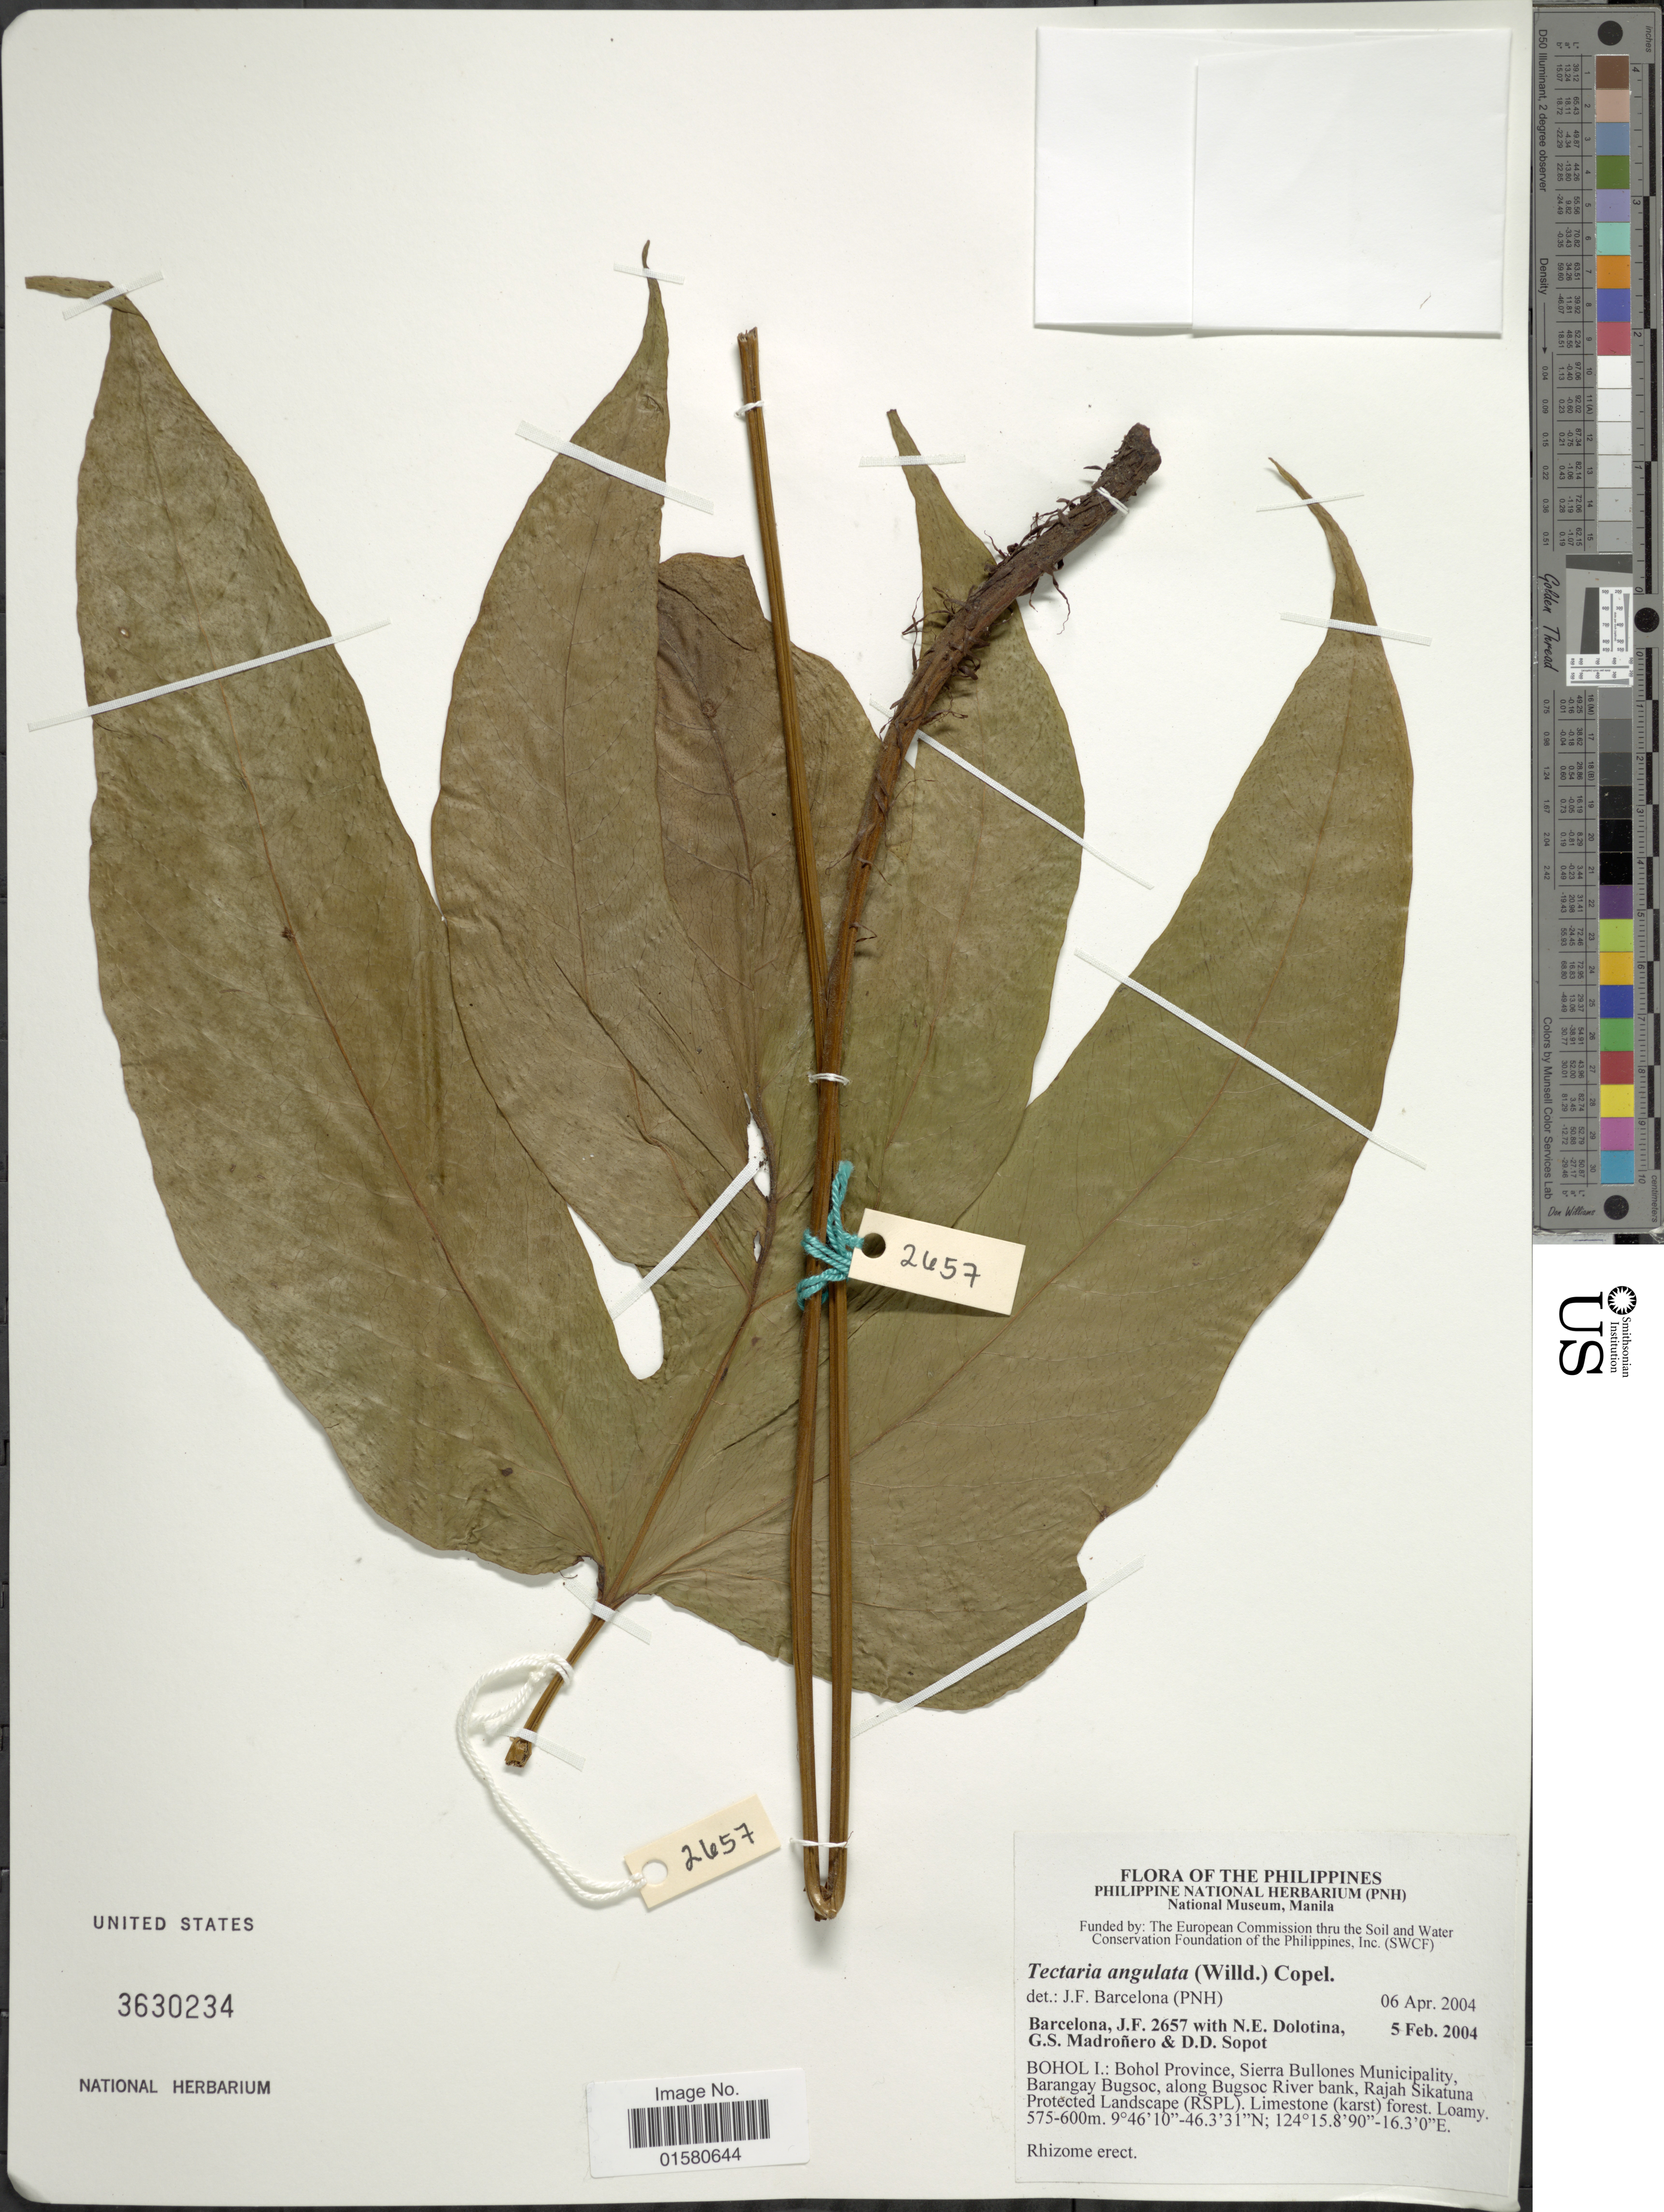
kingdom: Plantae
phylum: Tracheophyta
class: Polypodiopsida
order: Polypodiales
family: Tectariaceae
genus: Tectaria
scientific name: Tectaria angulata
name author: (Willd.) Copel.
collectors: J. F. Barcelona, N. Dolotina, D. Sopot & D. Sopot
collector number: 2657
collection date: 2004-02-05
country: Philippines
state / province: Central Visayas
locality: Bohol I; Bohol Province. Sierra Bullones Municipality, Barangay Buhgsoc, along Bugsoc River bank, Rajah Sikatuna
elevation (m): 575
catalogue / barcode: US 3630234